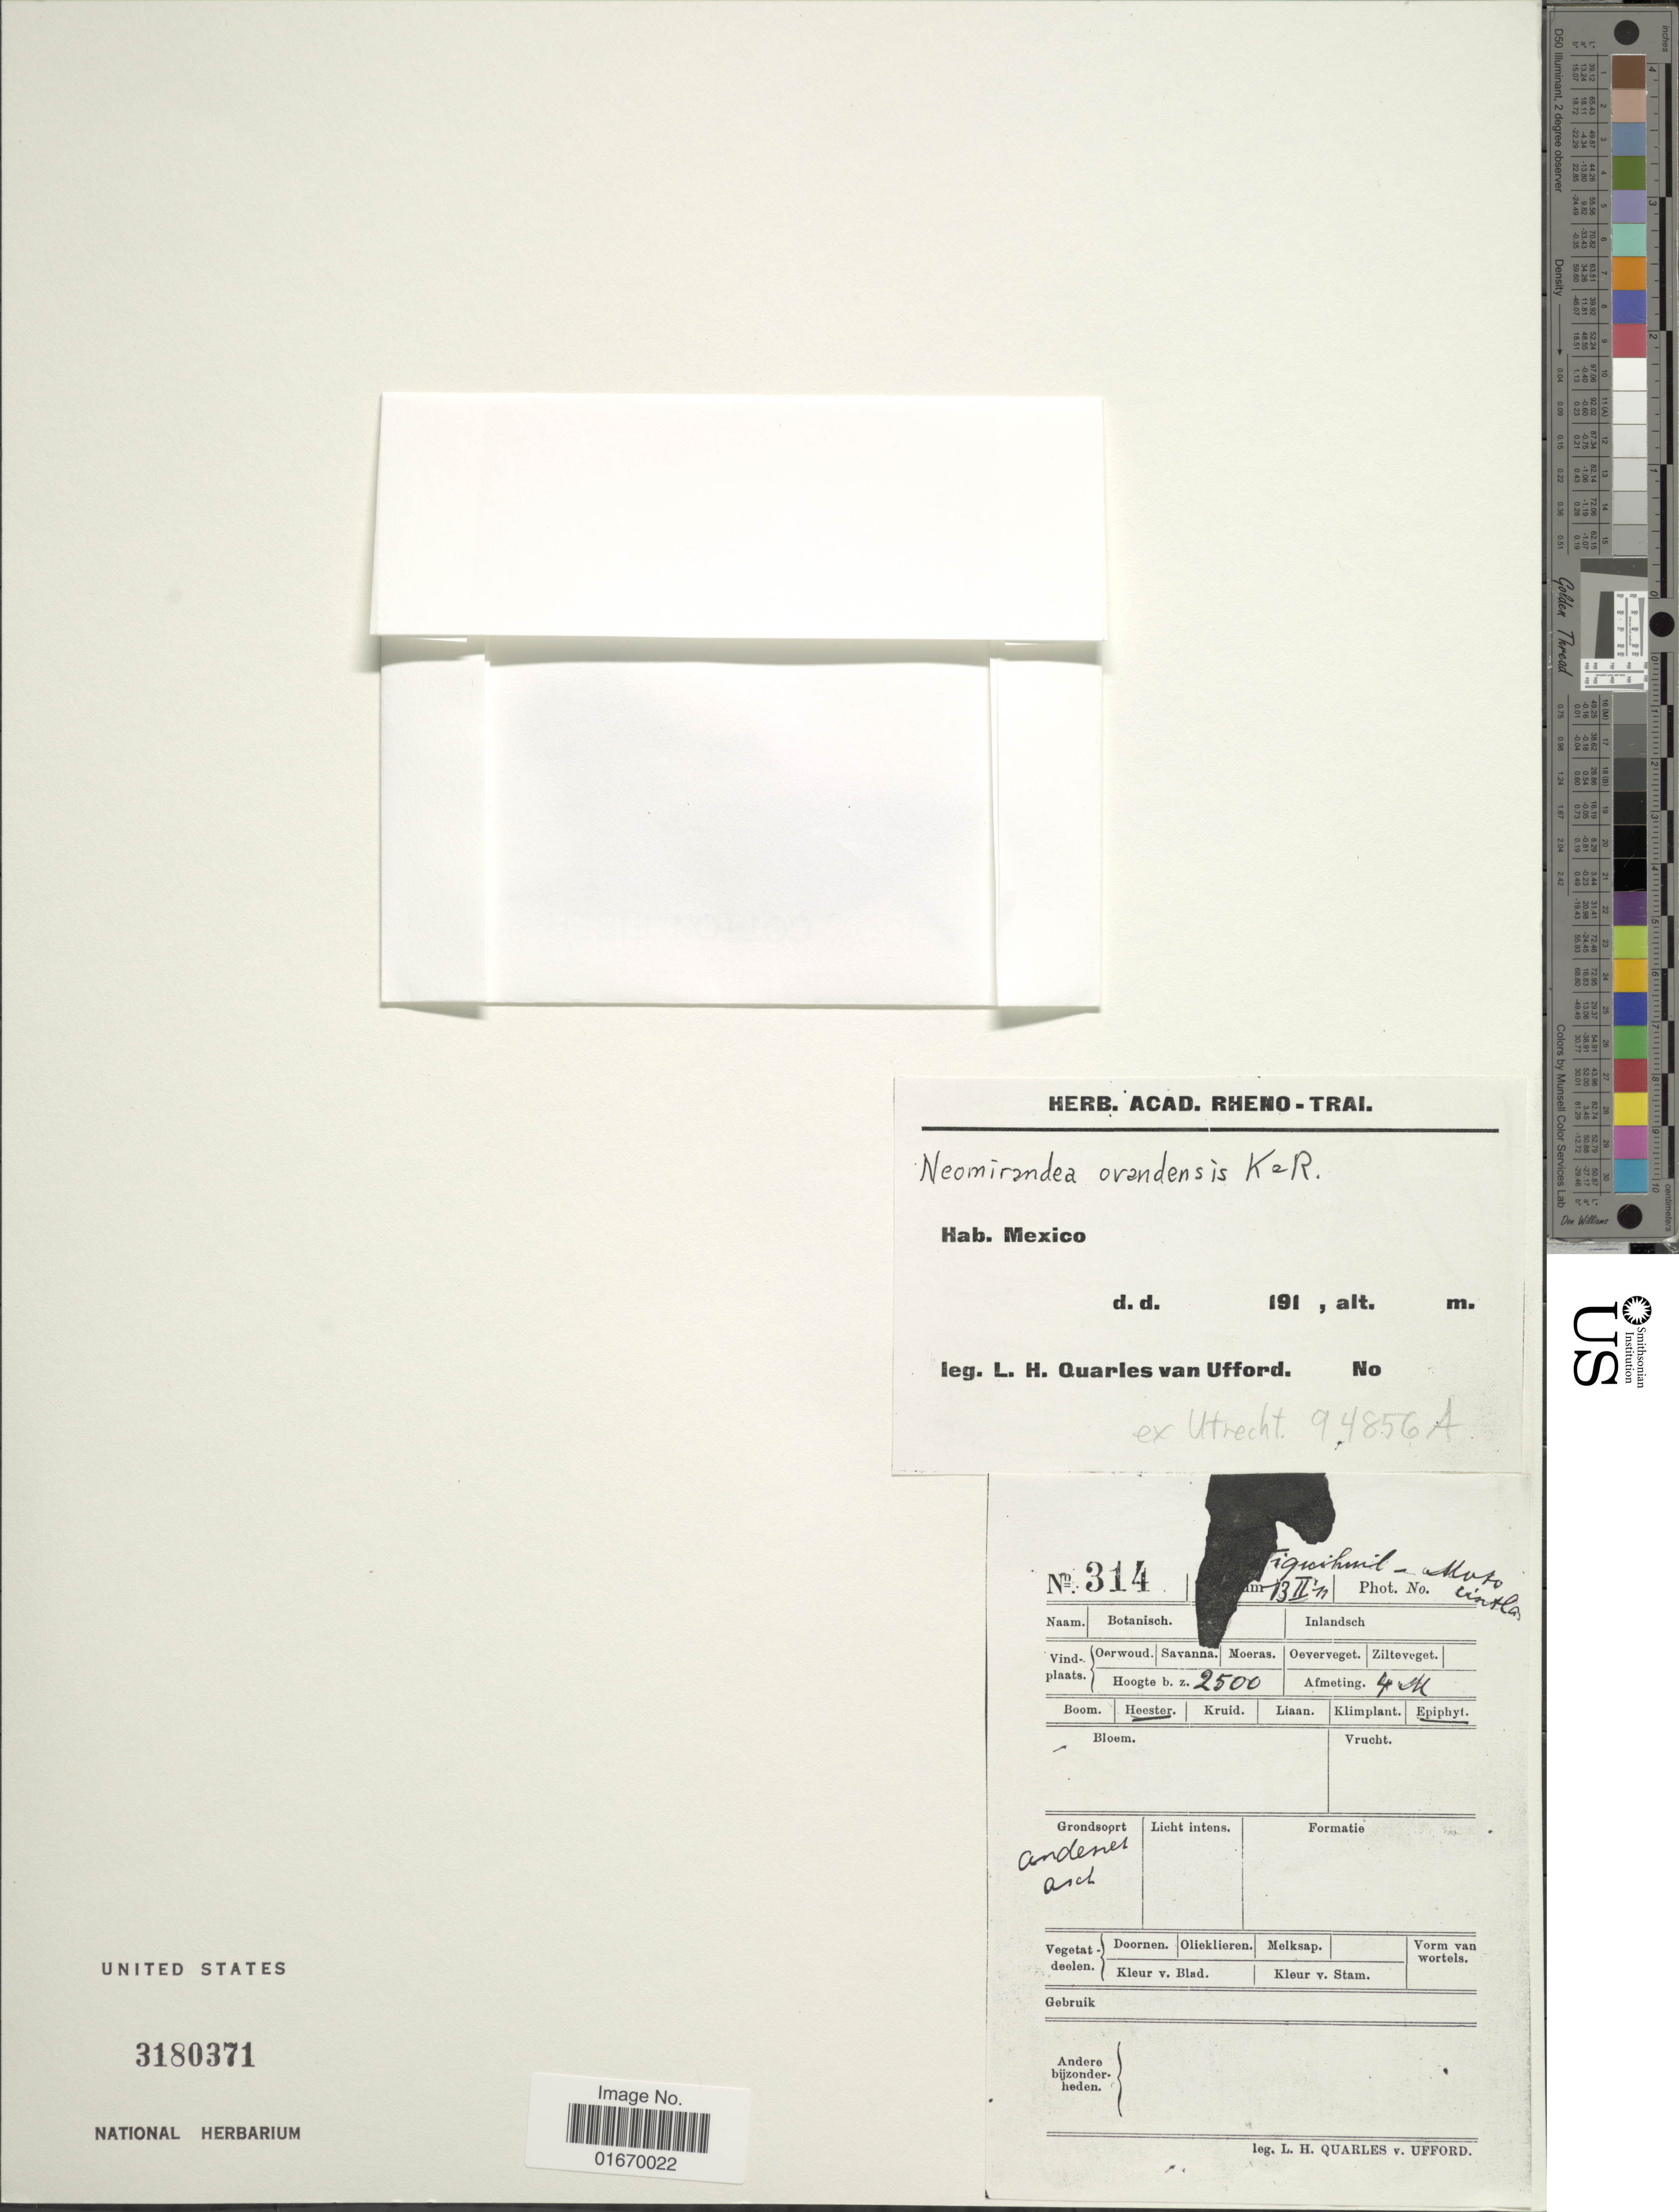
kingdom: Plantae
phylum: Tracheophyta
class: Magnoliopsida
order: Asterales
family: Asteraceae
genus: Neomirandea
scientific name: Neomirandea ovandensis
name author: R.M. King & H. Rob.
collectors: Quarles van Ufford, L. H.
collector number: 314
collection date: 1911-02-13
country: Mexico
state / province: Chiapas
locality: Niquihuil, Motozintla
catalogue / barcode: US 3180371